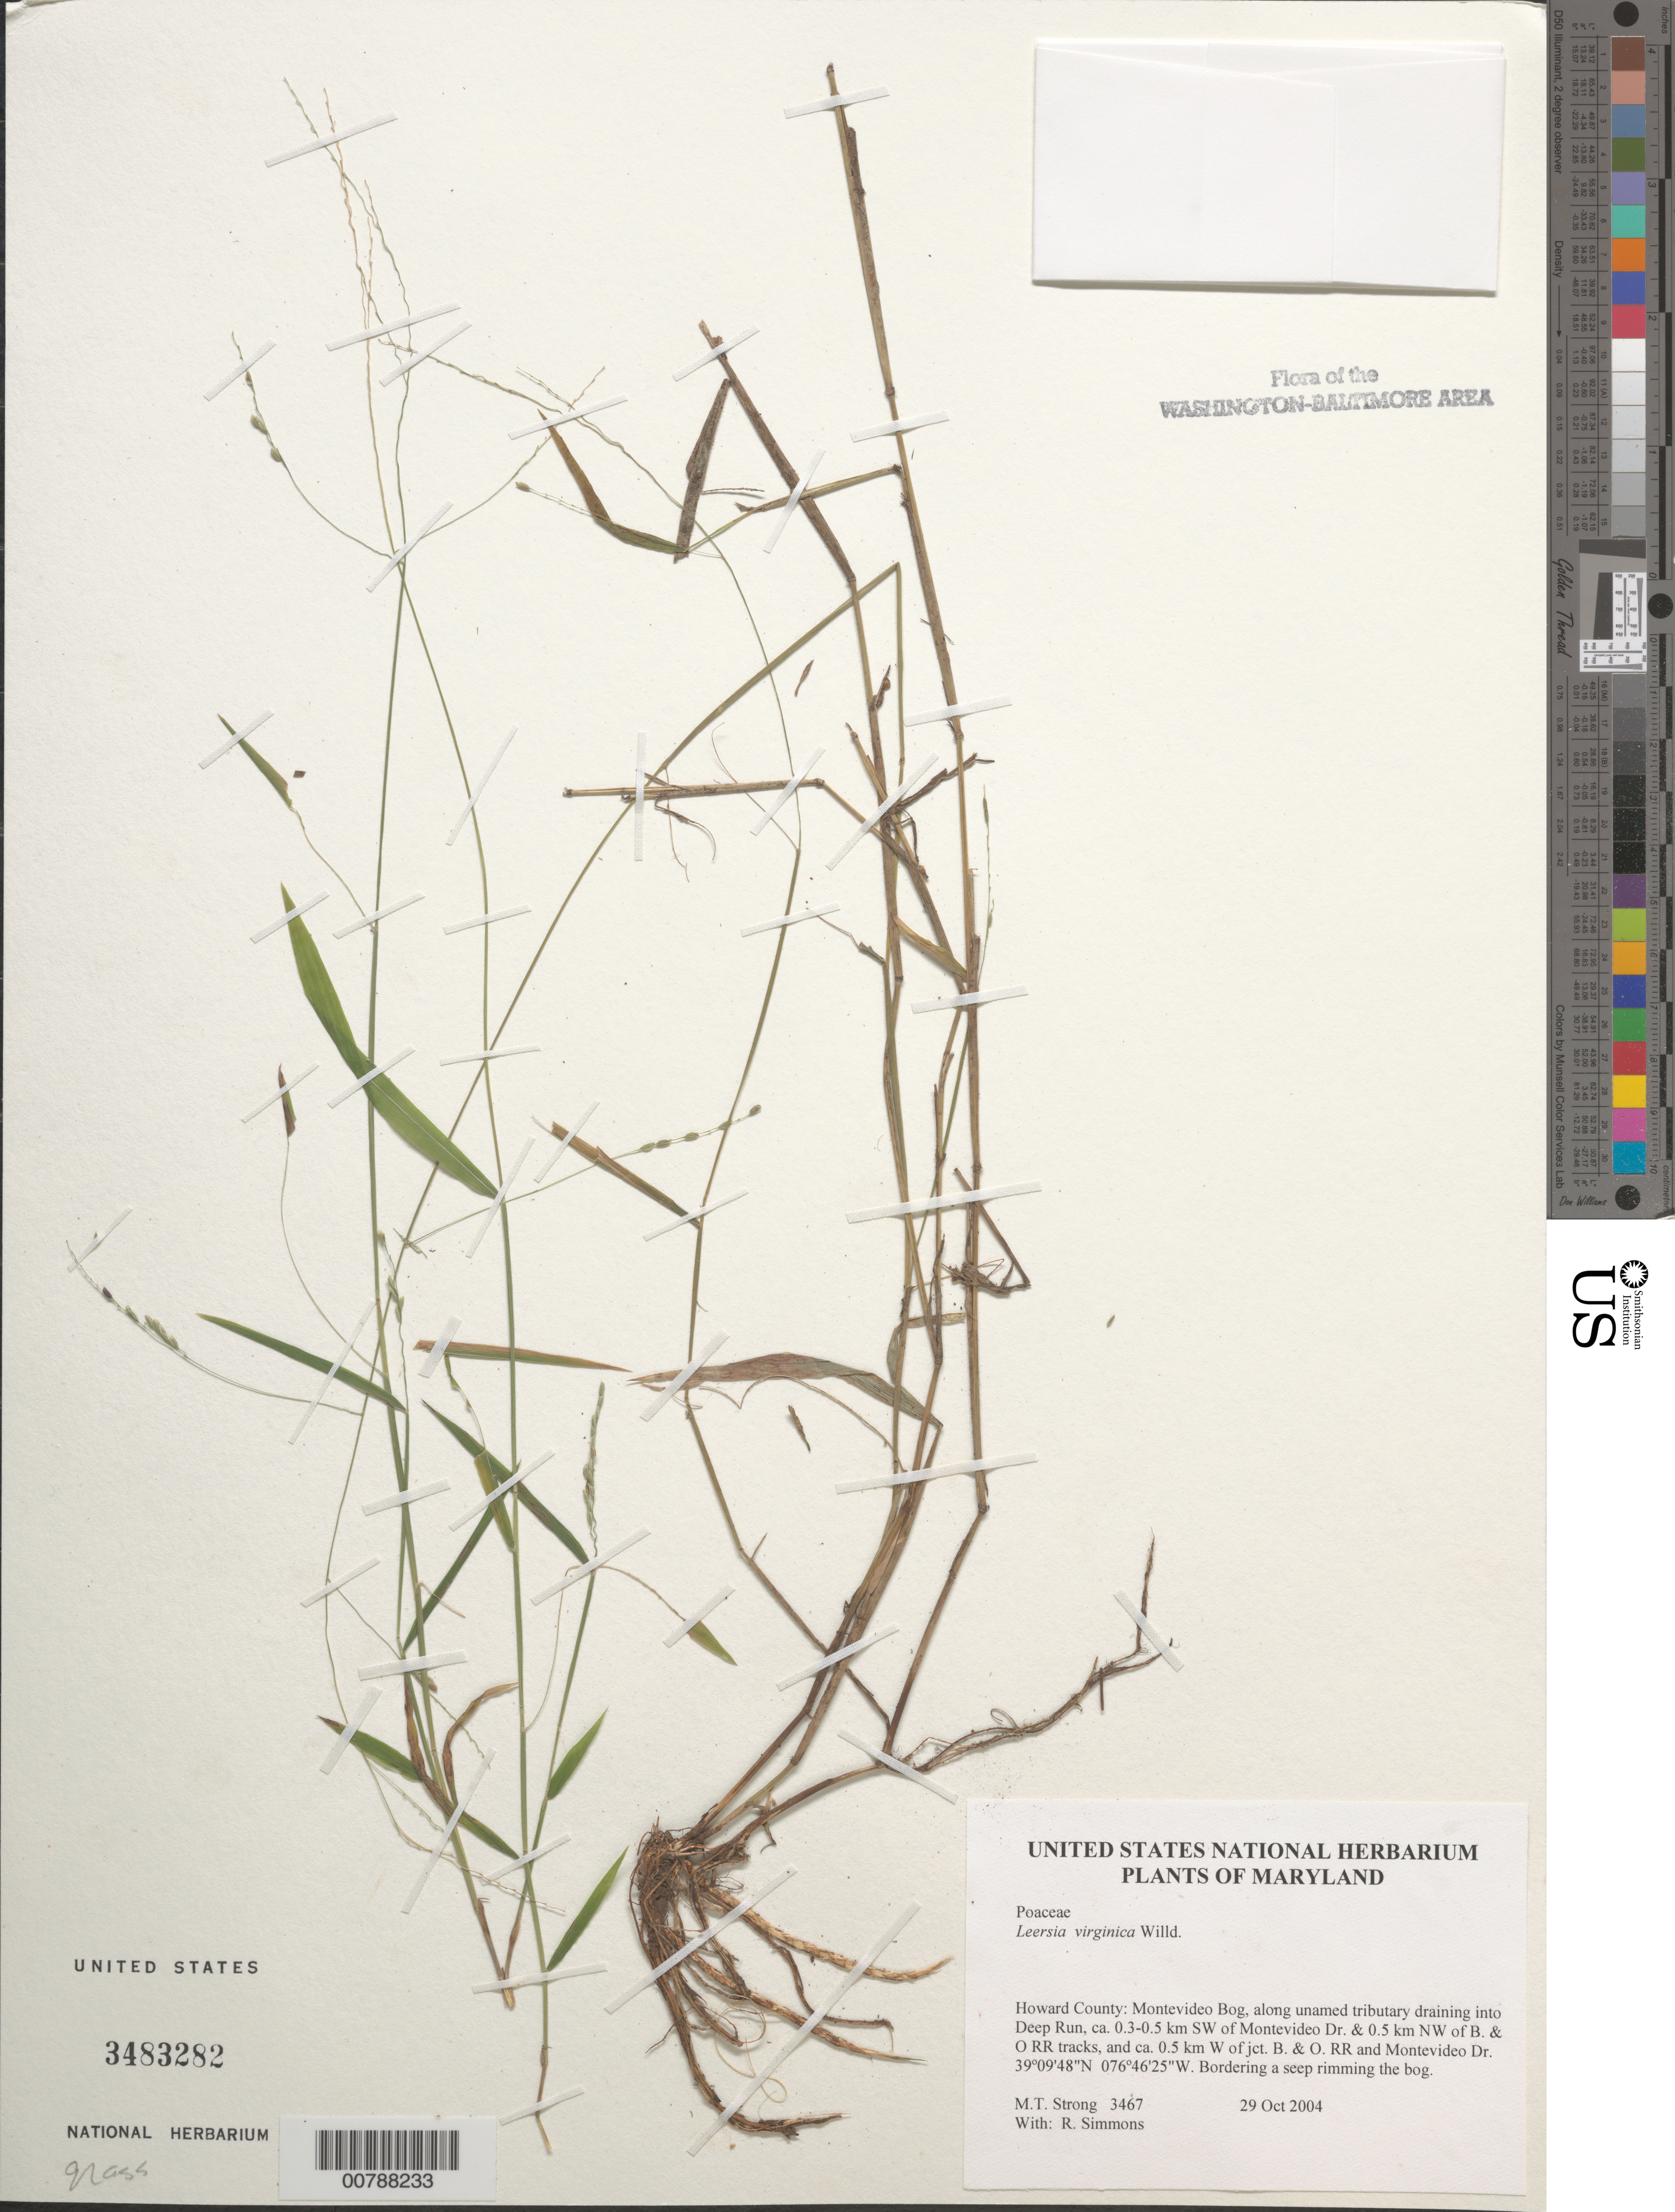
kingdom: Plantae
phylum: Tracheophyta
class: Liliopsida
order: Poales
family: Poaceae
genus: Leersia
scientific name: Leersia virginica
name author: Willd.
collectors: M. T. Strong & R. B. Simmons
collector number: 3467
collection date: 2004-10-29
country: United States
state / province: Maryland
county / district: Howard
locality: Montevideo Bog, along unnamed tributary draining in to Deep Run, ca. 0.3-0.5 km SW of Montevideo Dr. & 0.5 km NW of B. & O. RR Tracks, and ca. 0.5 km W of jct. B. & O. RR and Montevideo Dr.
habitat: Bordering a seep rimming the bog.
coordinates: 39 09 48 N, 076 46 25 W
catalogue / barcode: US 3483282